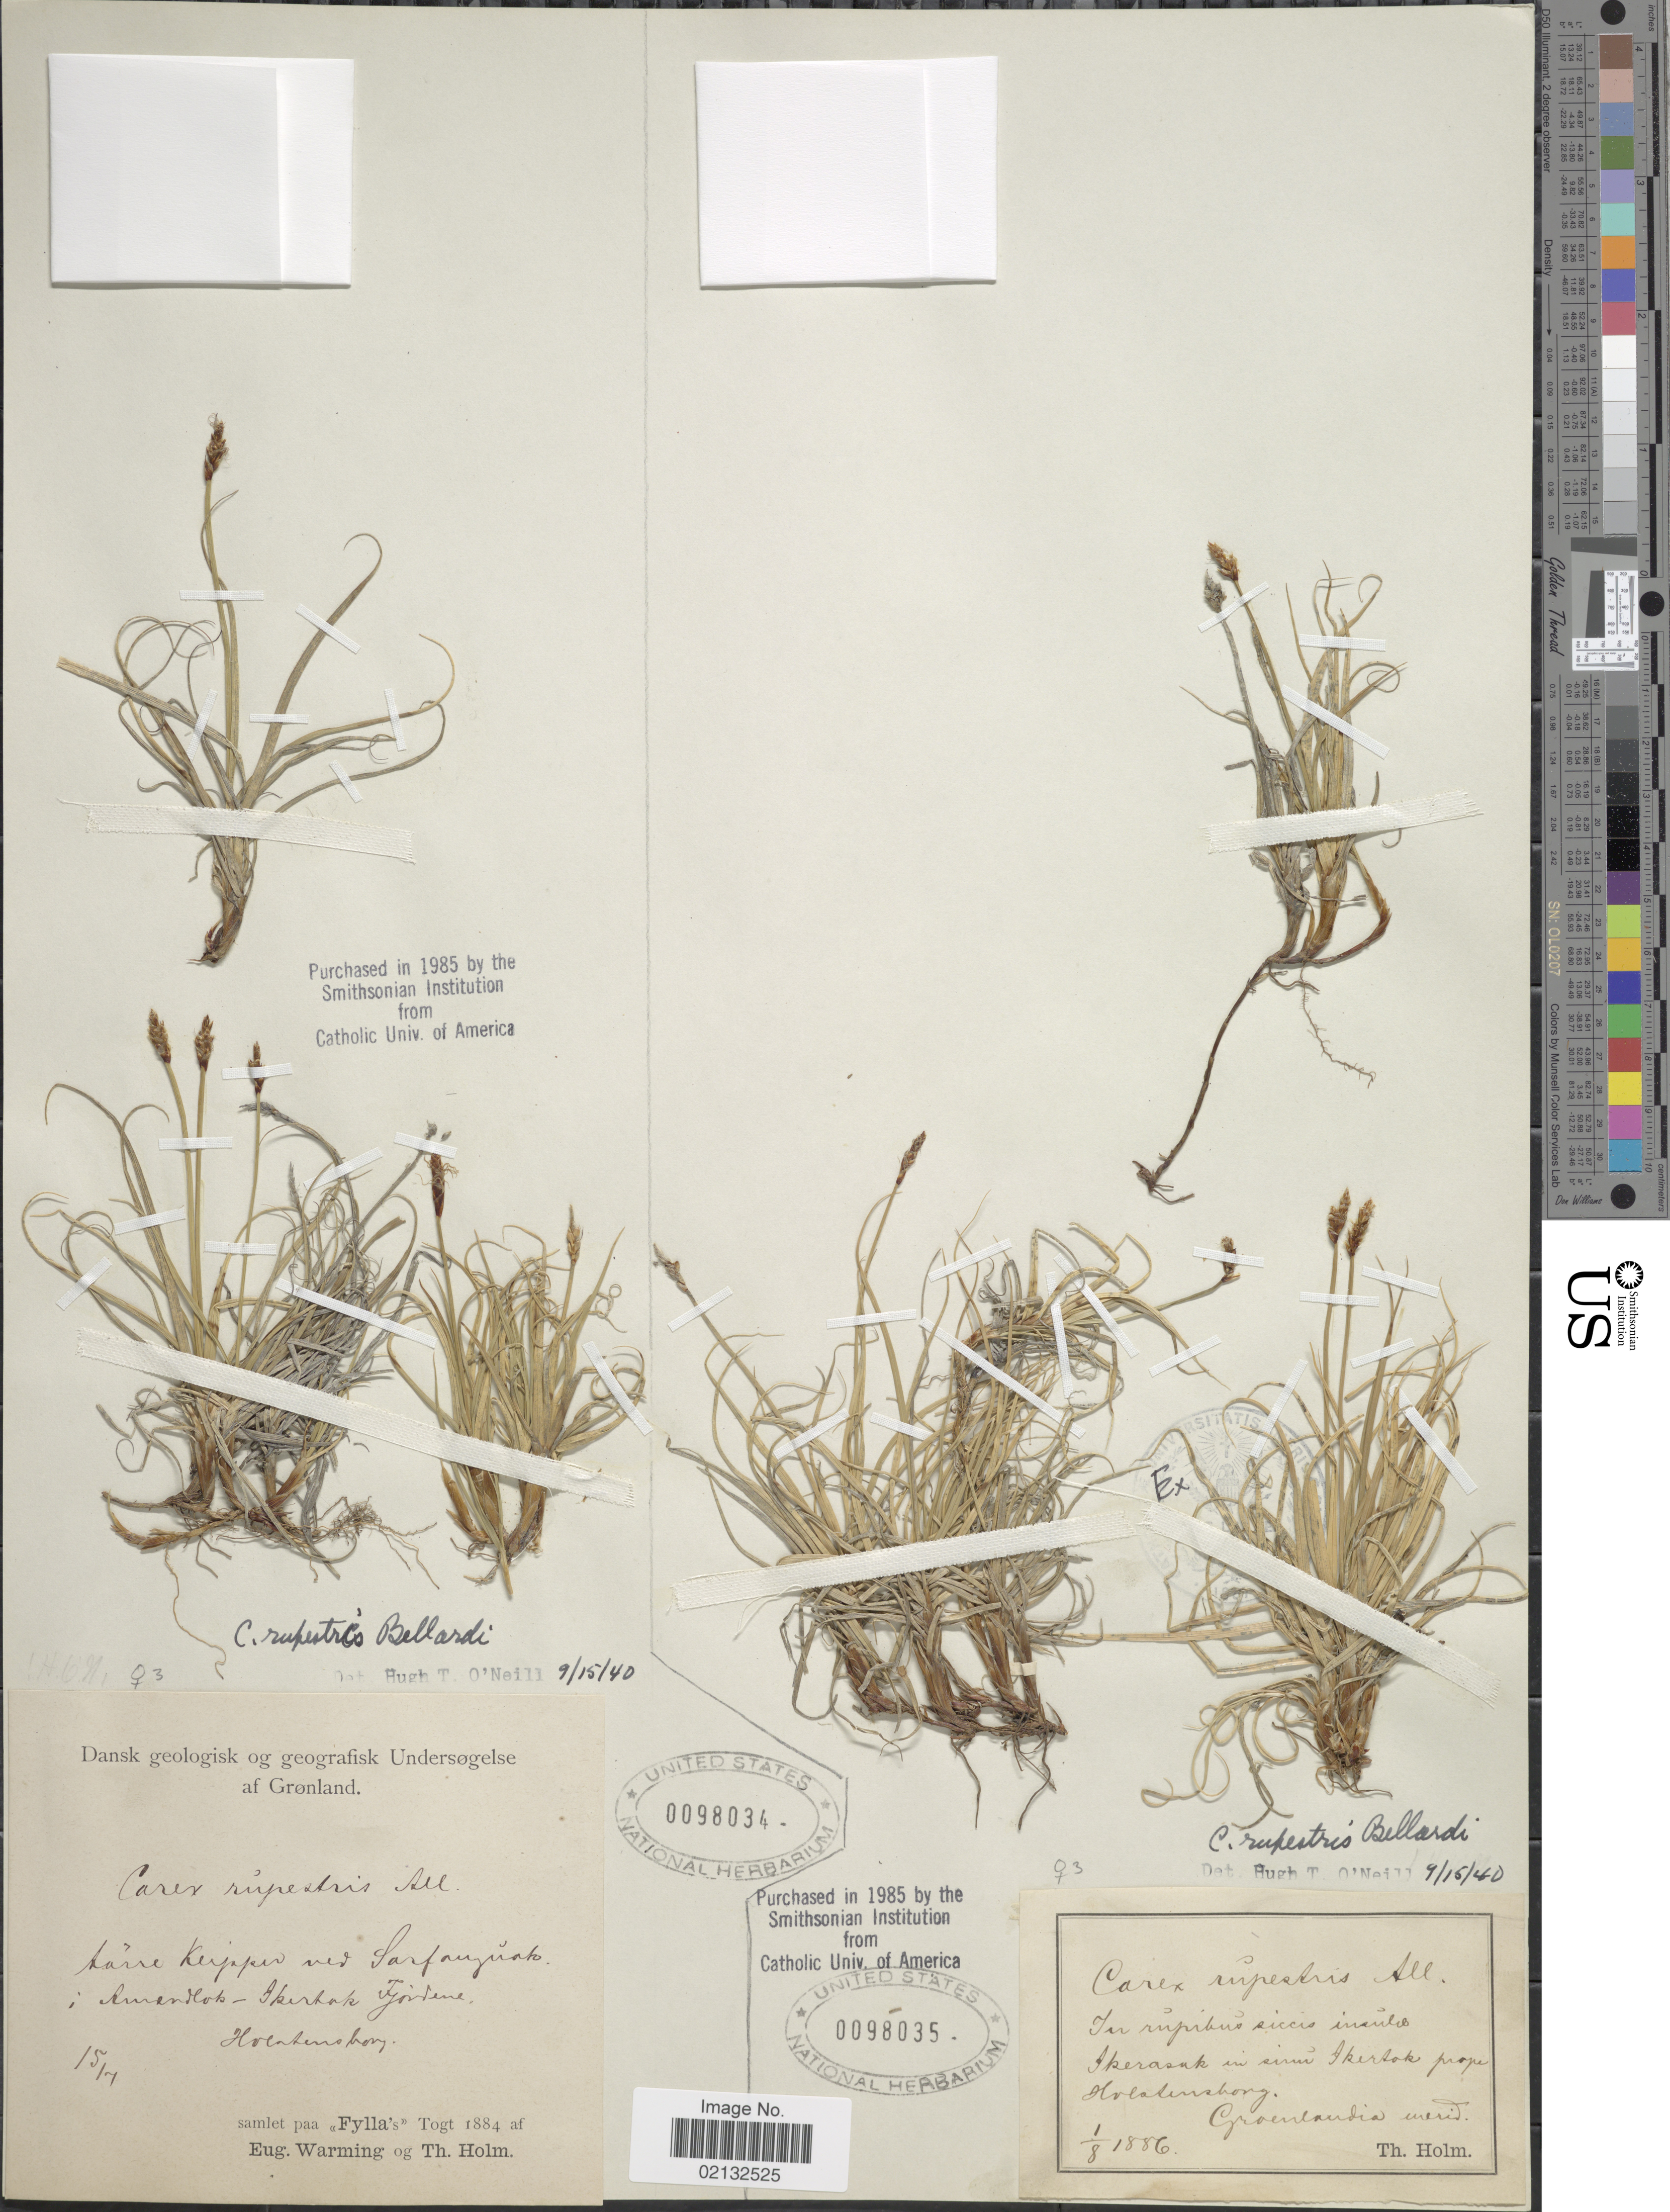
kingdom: Plantae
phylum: Tracheophyta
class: Liliopsida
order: Poales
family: Cyperaceae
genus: Carex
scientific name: Carex rupestris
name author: All.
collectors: T. Holm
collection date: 1886-08-01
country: Greenland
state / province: Qeqqata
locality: In rupibuo siccis inanke Iberasnk insirum Ibertak prope Holsteinsborg, Groenlandia merid.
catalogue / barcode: US 98035-2